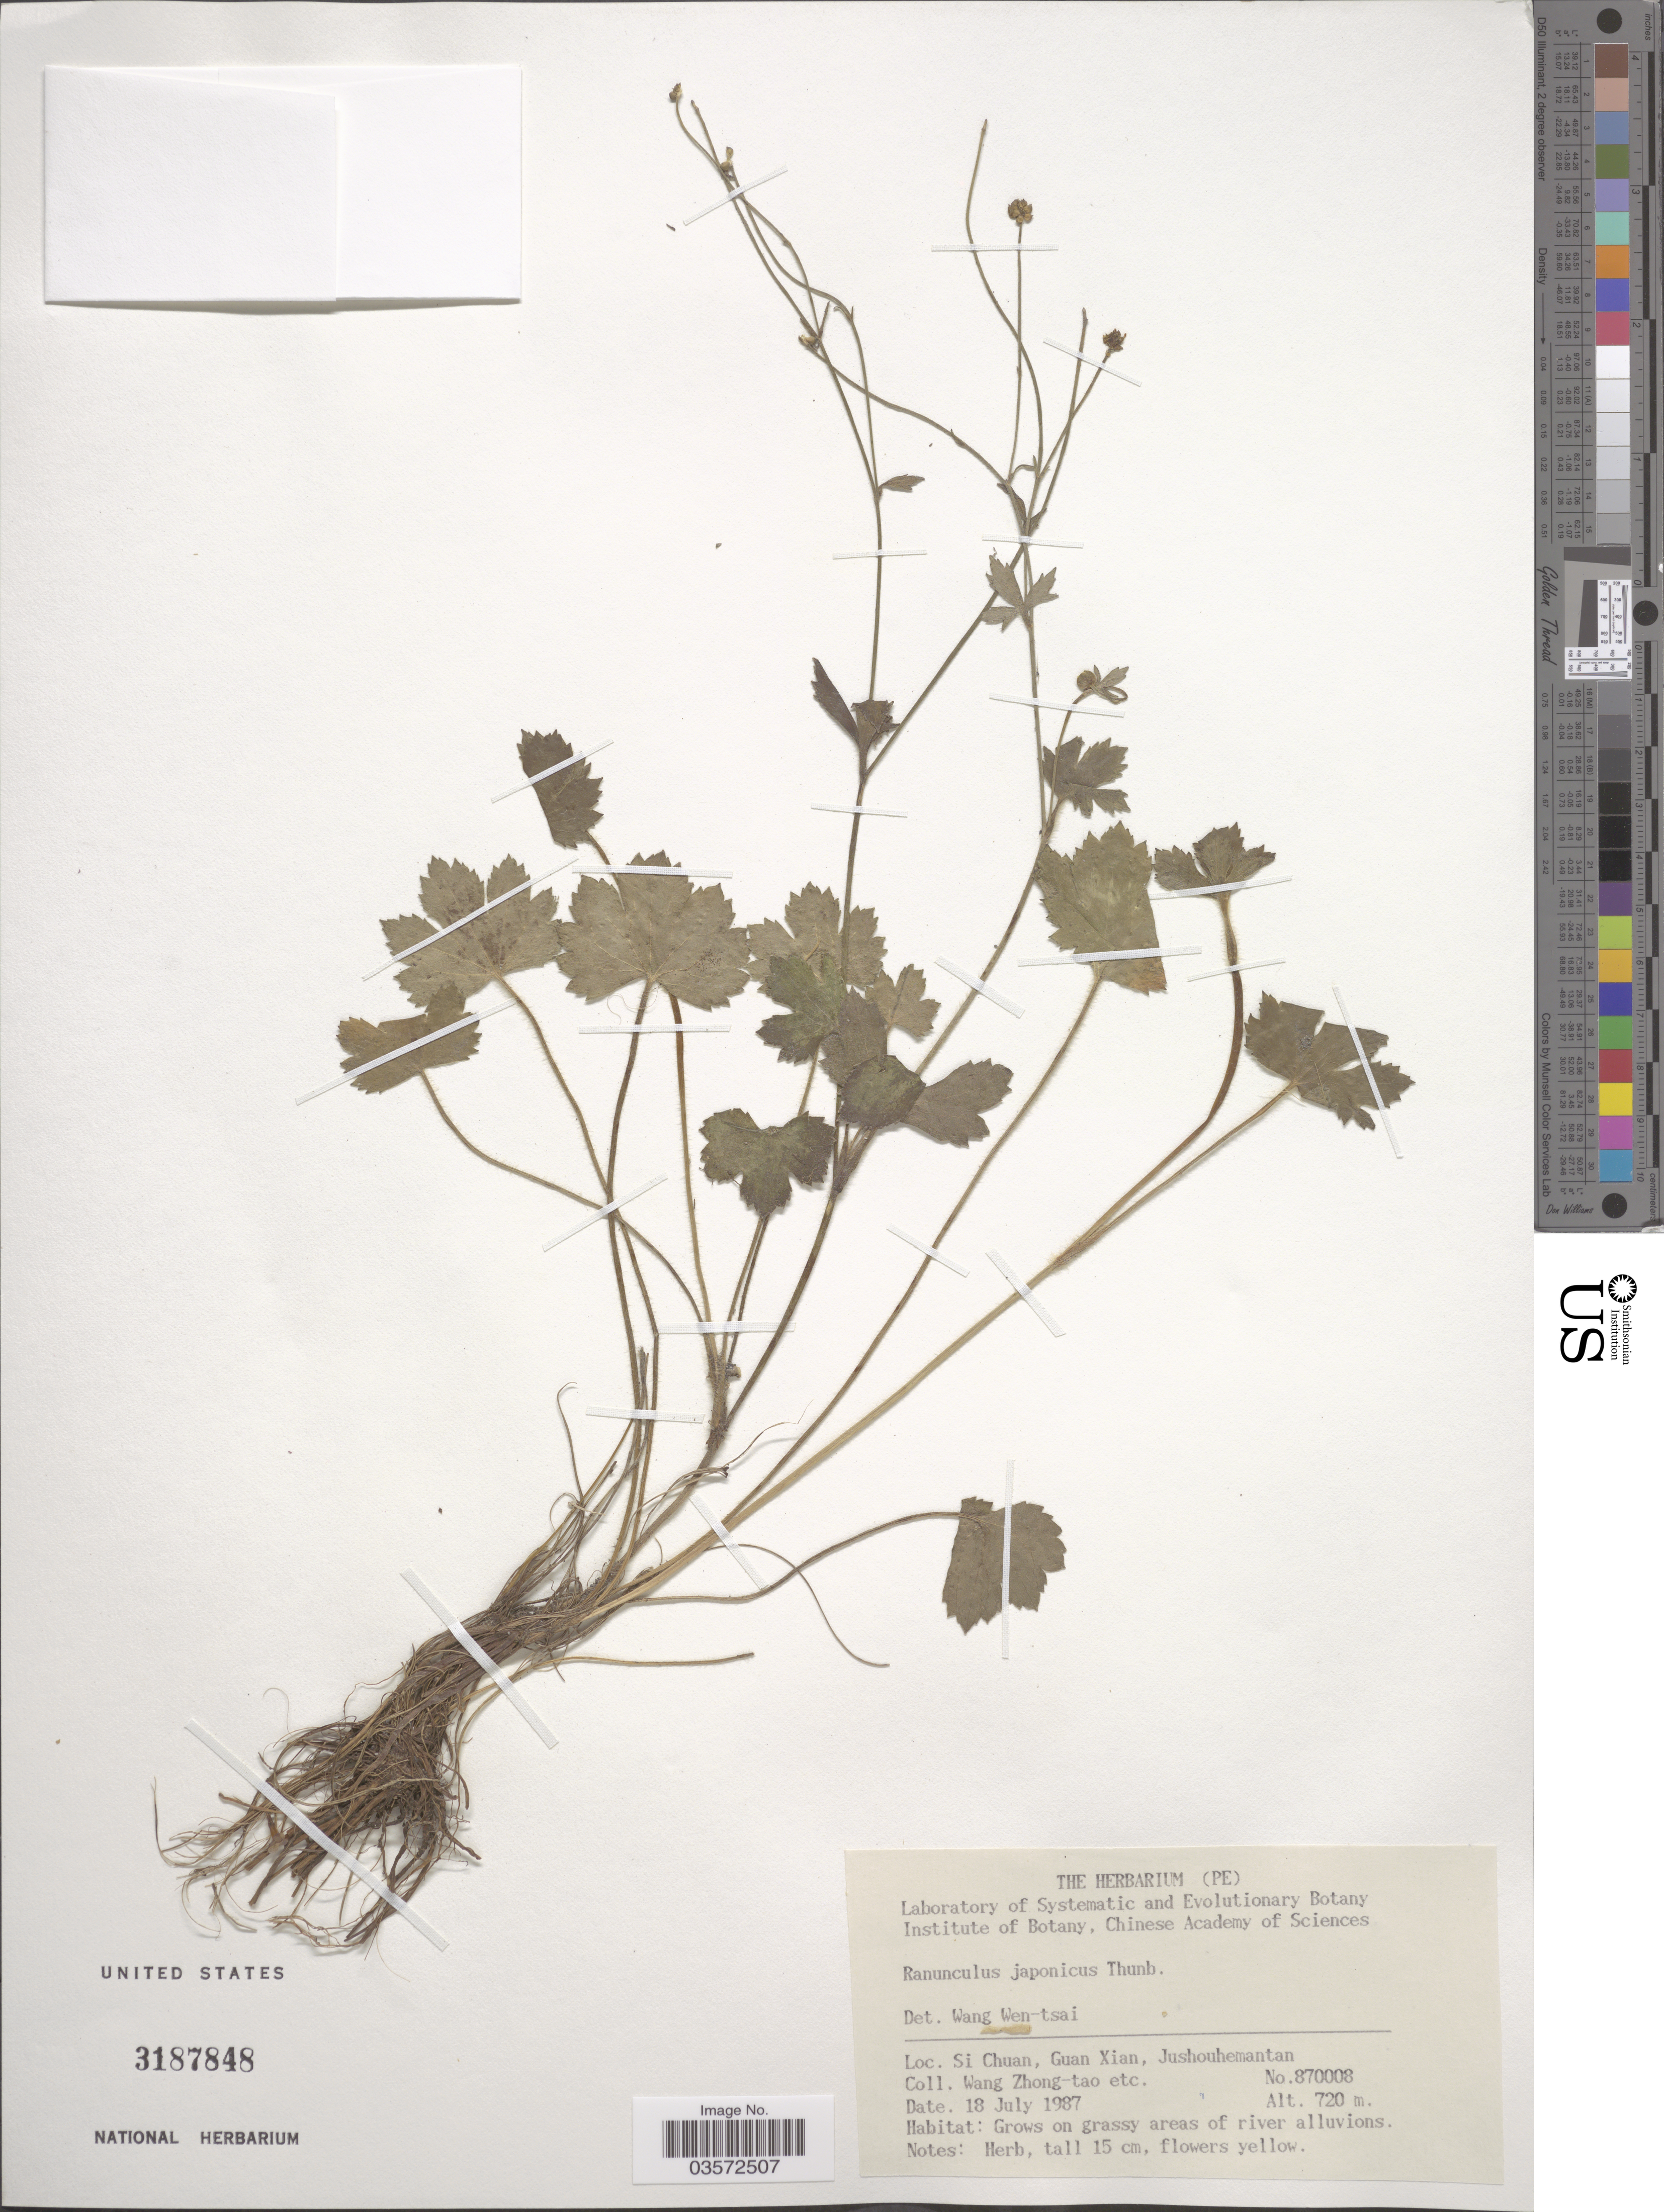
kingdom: Plantae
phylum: Tracheophyta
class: Magnoliopsida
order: Ranunculales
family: Ranunculaceae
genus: Ranunculus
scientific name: Ranunculus japonicus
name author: Thunb.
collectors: W. Zhong-Tao & et al.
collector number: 870008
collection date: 1987-07-18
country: China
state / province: Sichuan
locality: Si Chuan, Guan Xian, Jushouhemantan.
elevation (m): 720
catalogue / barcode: US 3187848